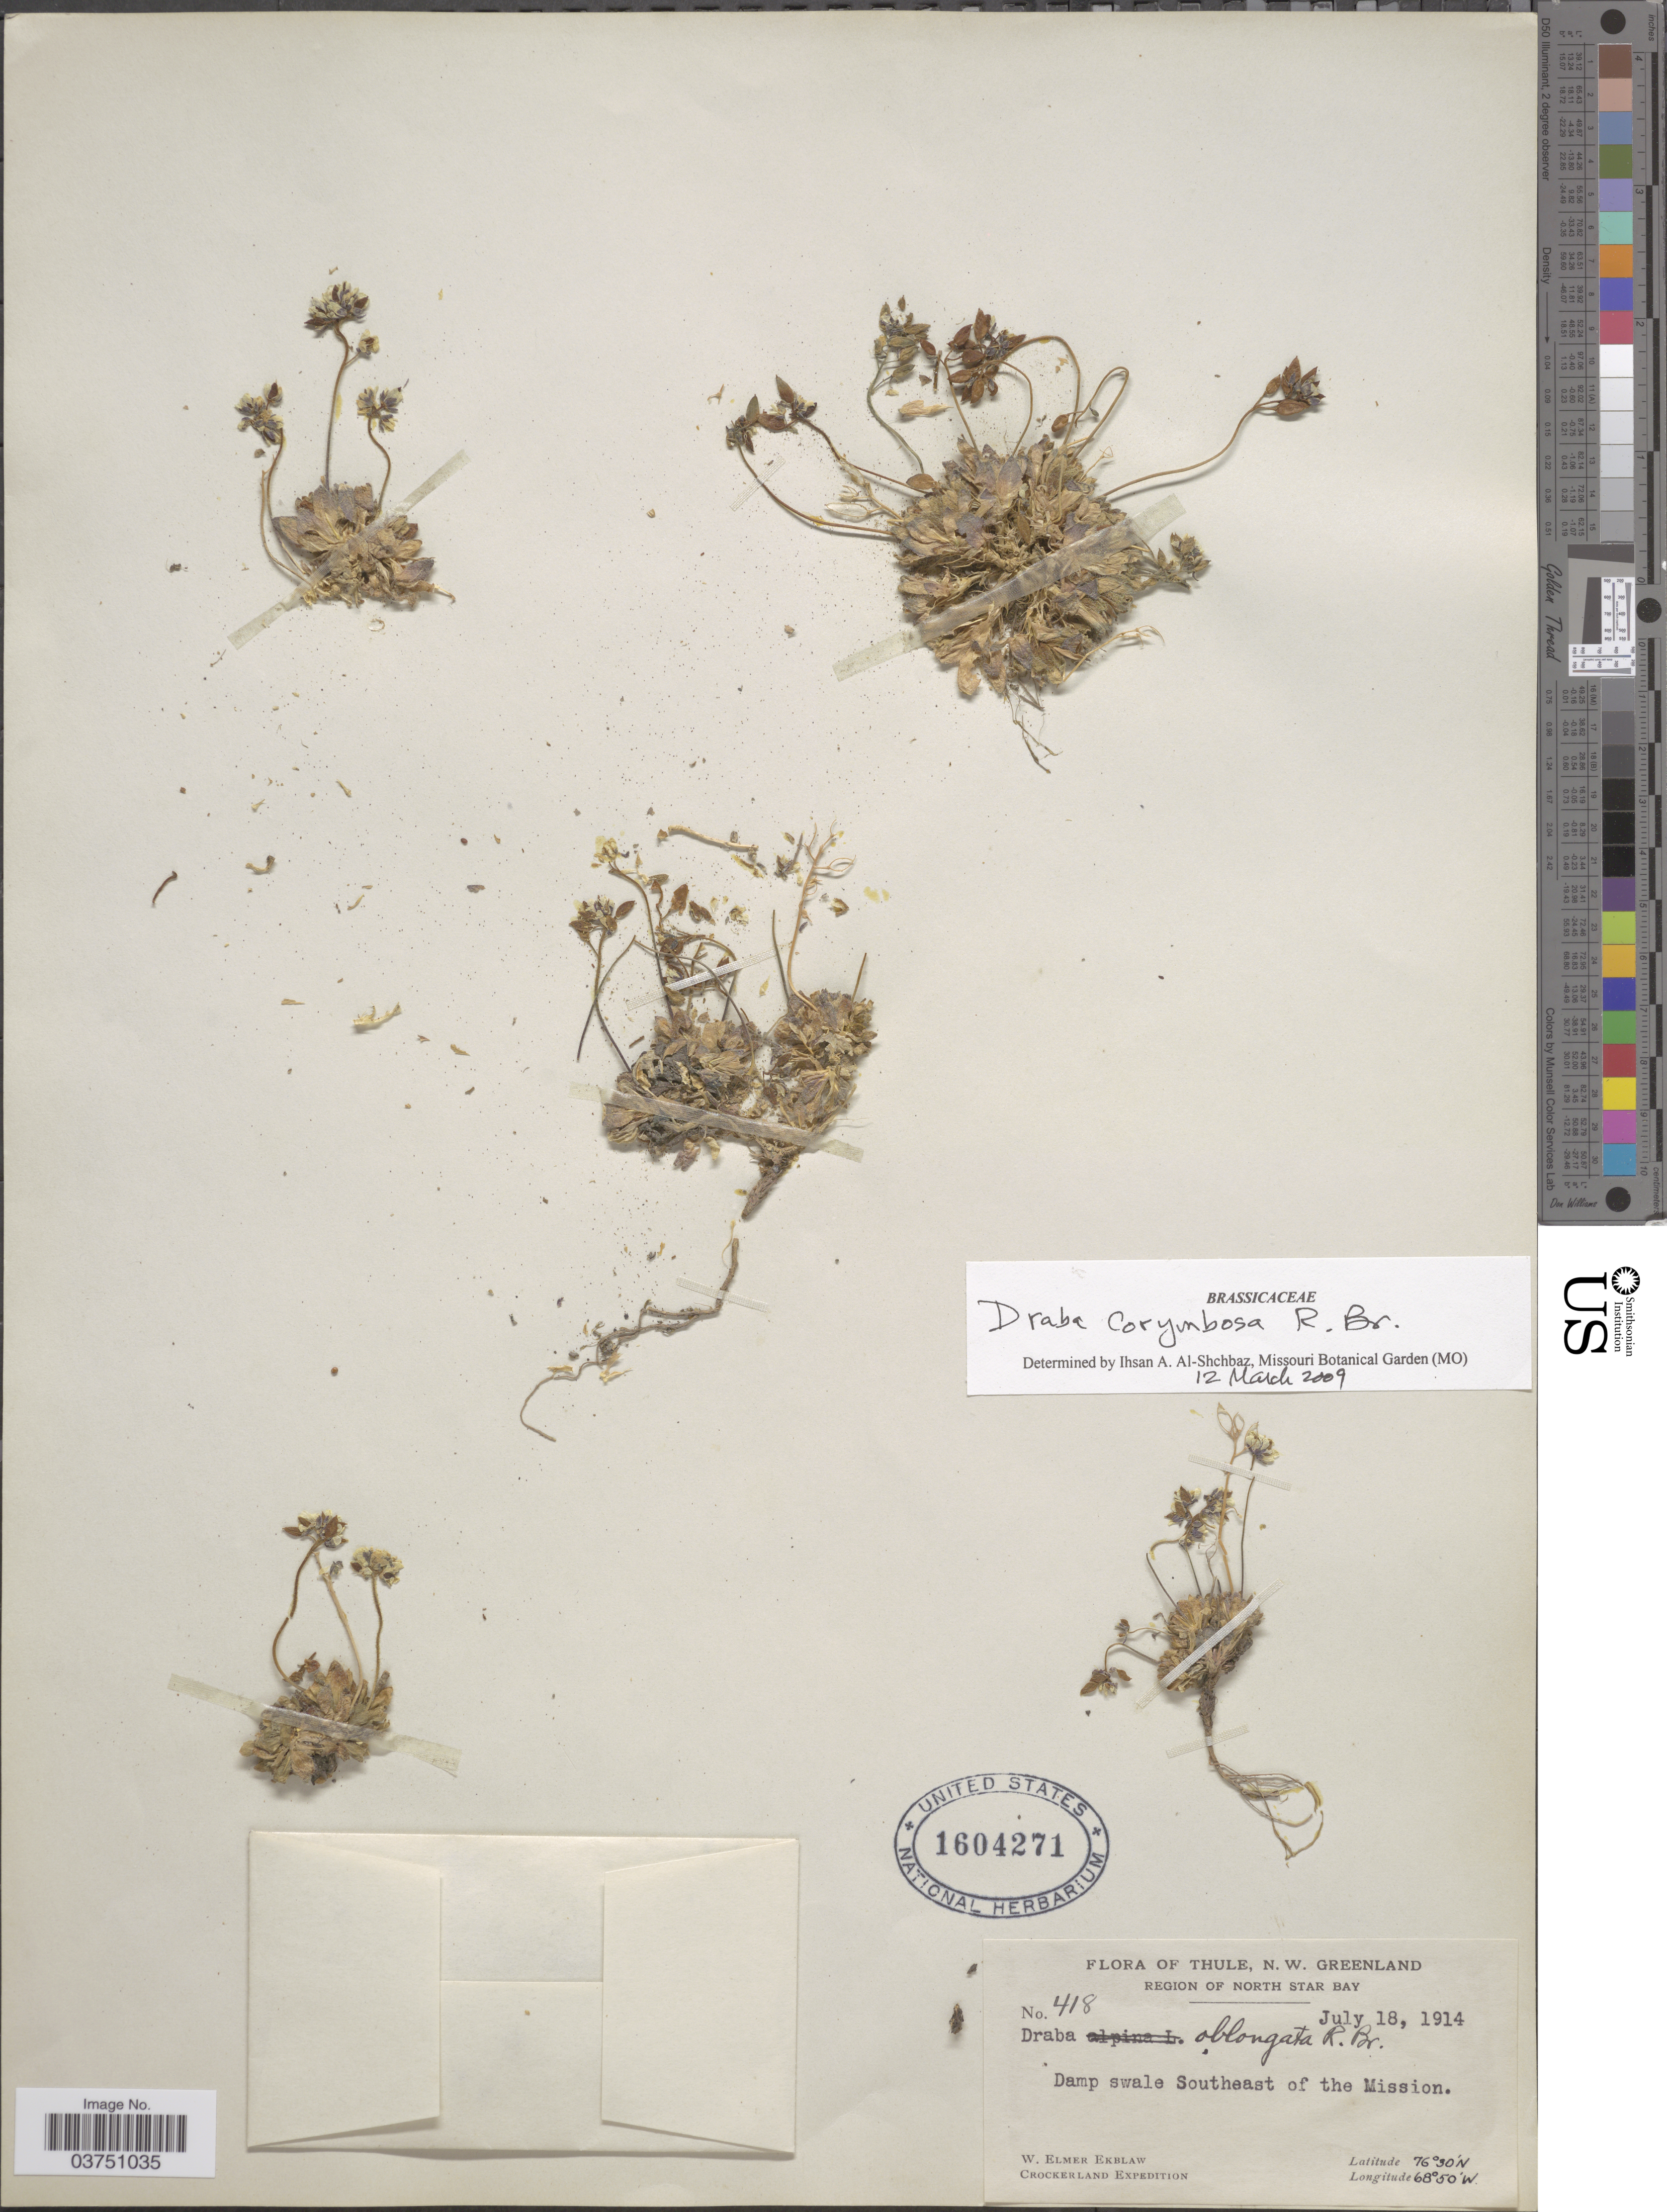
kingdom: Plantae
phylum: Tracheophyta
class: Magnoliopsida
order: Brassicales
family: Brassicaceae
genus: Draba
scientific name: Draba corymbosa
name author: R. Br. ex DC.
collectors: W. Ekblaw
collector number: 418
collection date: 1914-07-18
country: Greenland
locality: Thule, N.W. Greenland. Region of North Star Bay. Damp swale Southeast of the Mission.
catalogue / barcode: US 1604271